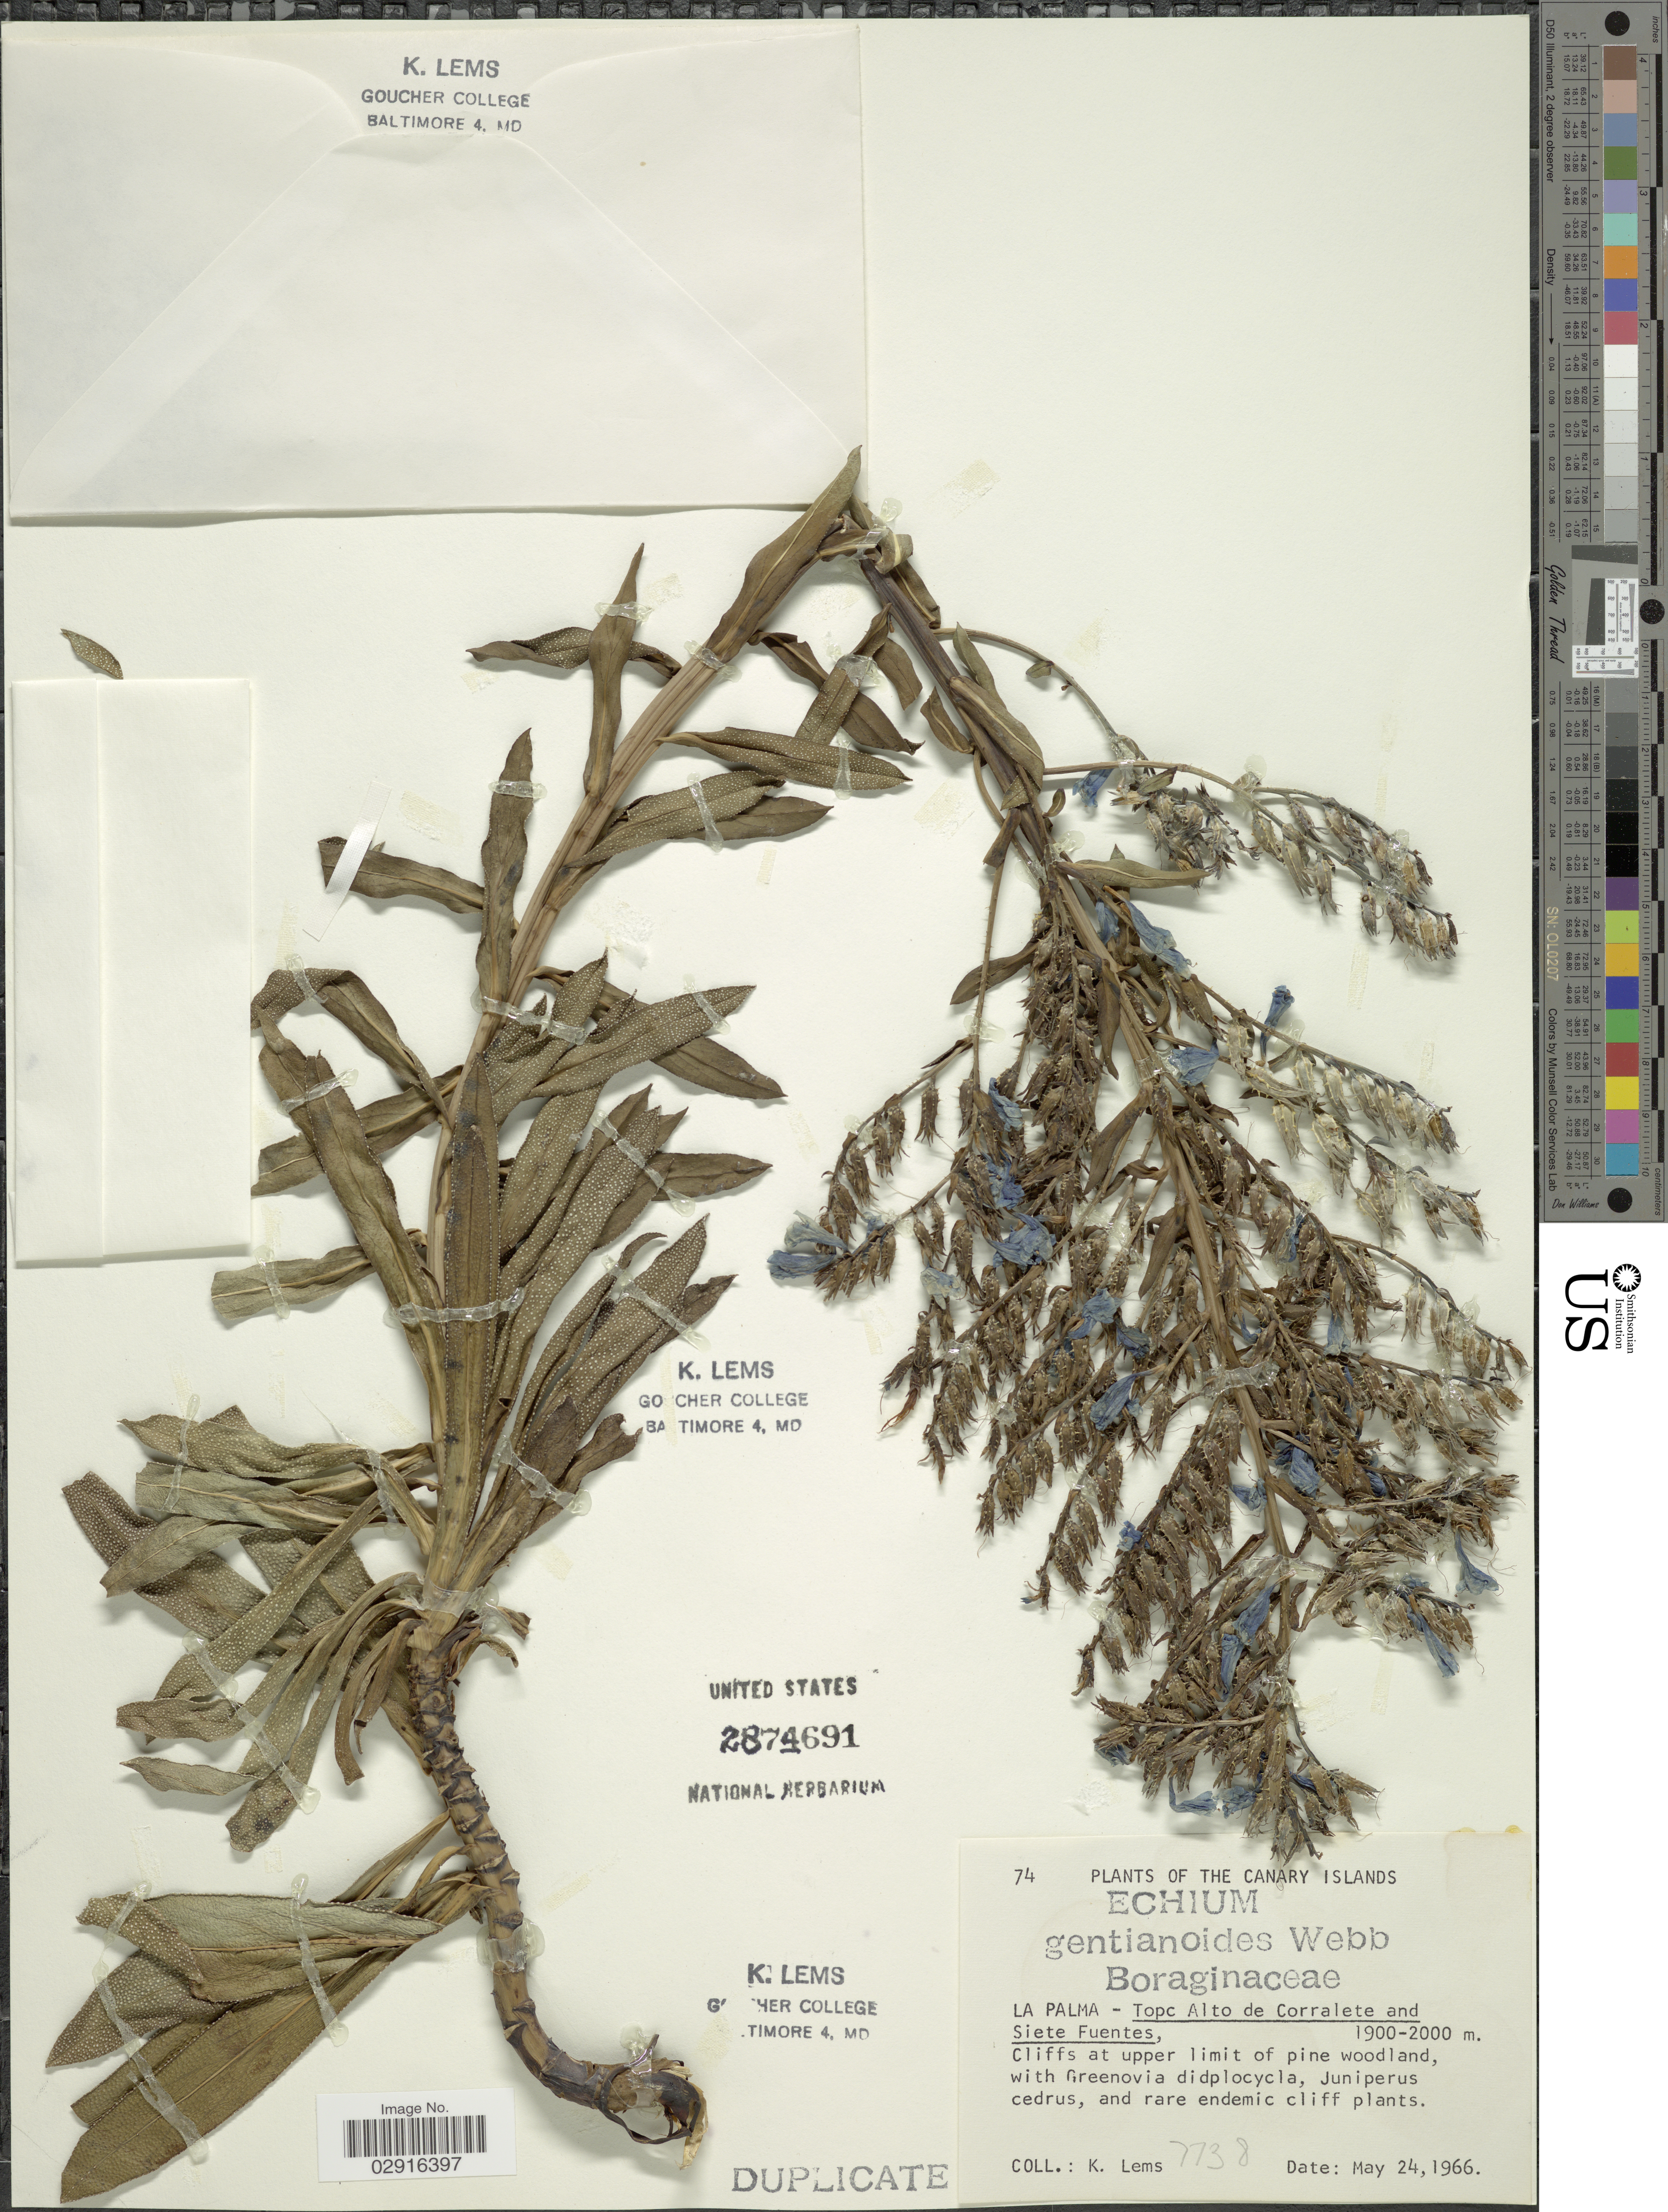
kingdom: Plantae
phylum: Tracheophyta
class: Magnoliopsida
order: Boraginales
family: Boraginaceae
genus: Echium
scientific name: Echium gentianoides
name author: D.A. Webb ex Coincy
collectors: K. Lems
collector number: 7738 / 74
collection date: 1966-05-24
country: Spain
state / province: Canarias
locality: Canary Islands. La Palma - Topc Alto de Corralete and Siete Fuentes.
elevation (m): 1900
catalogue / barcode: US 2874691